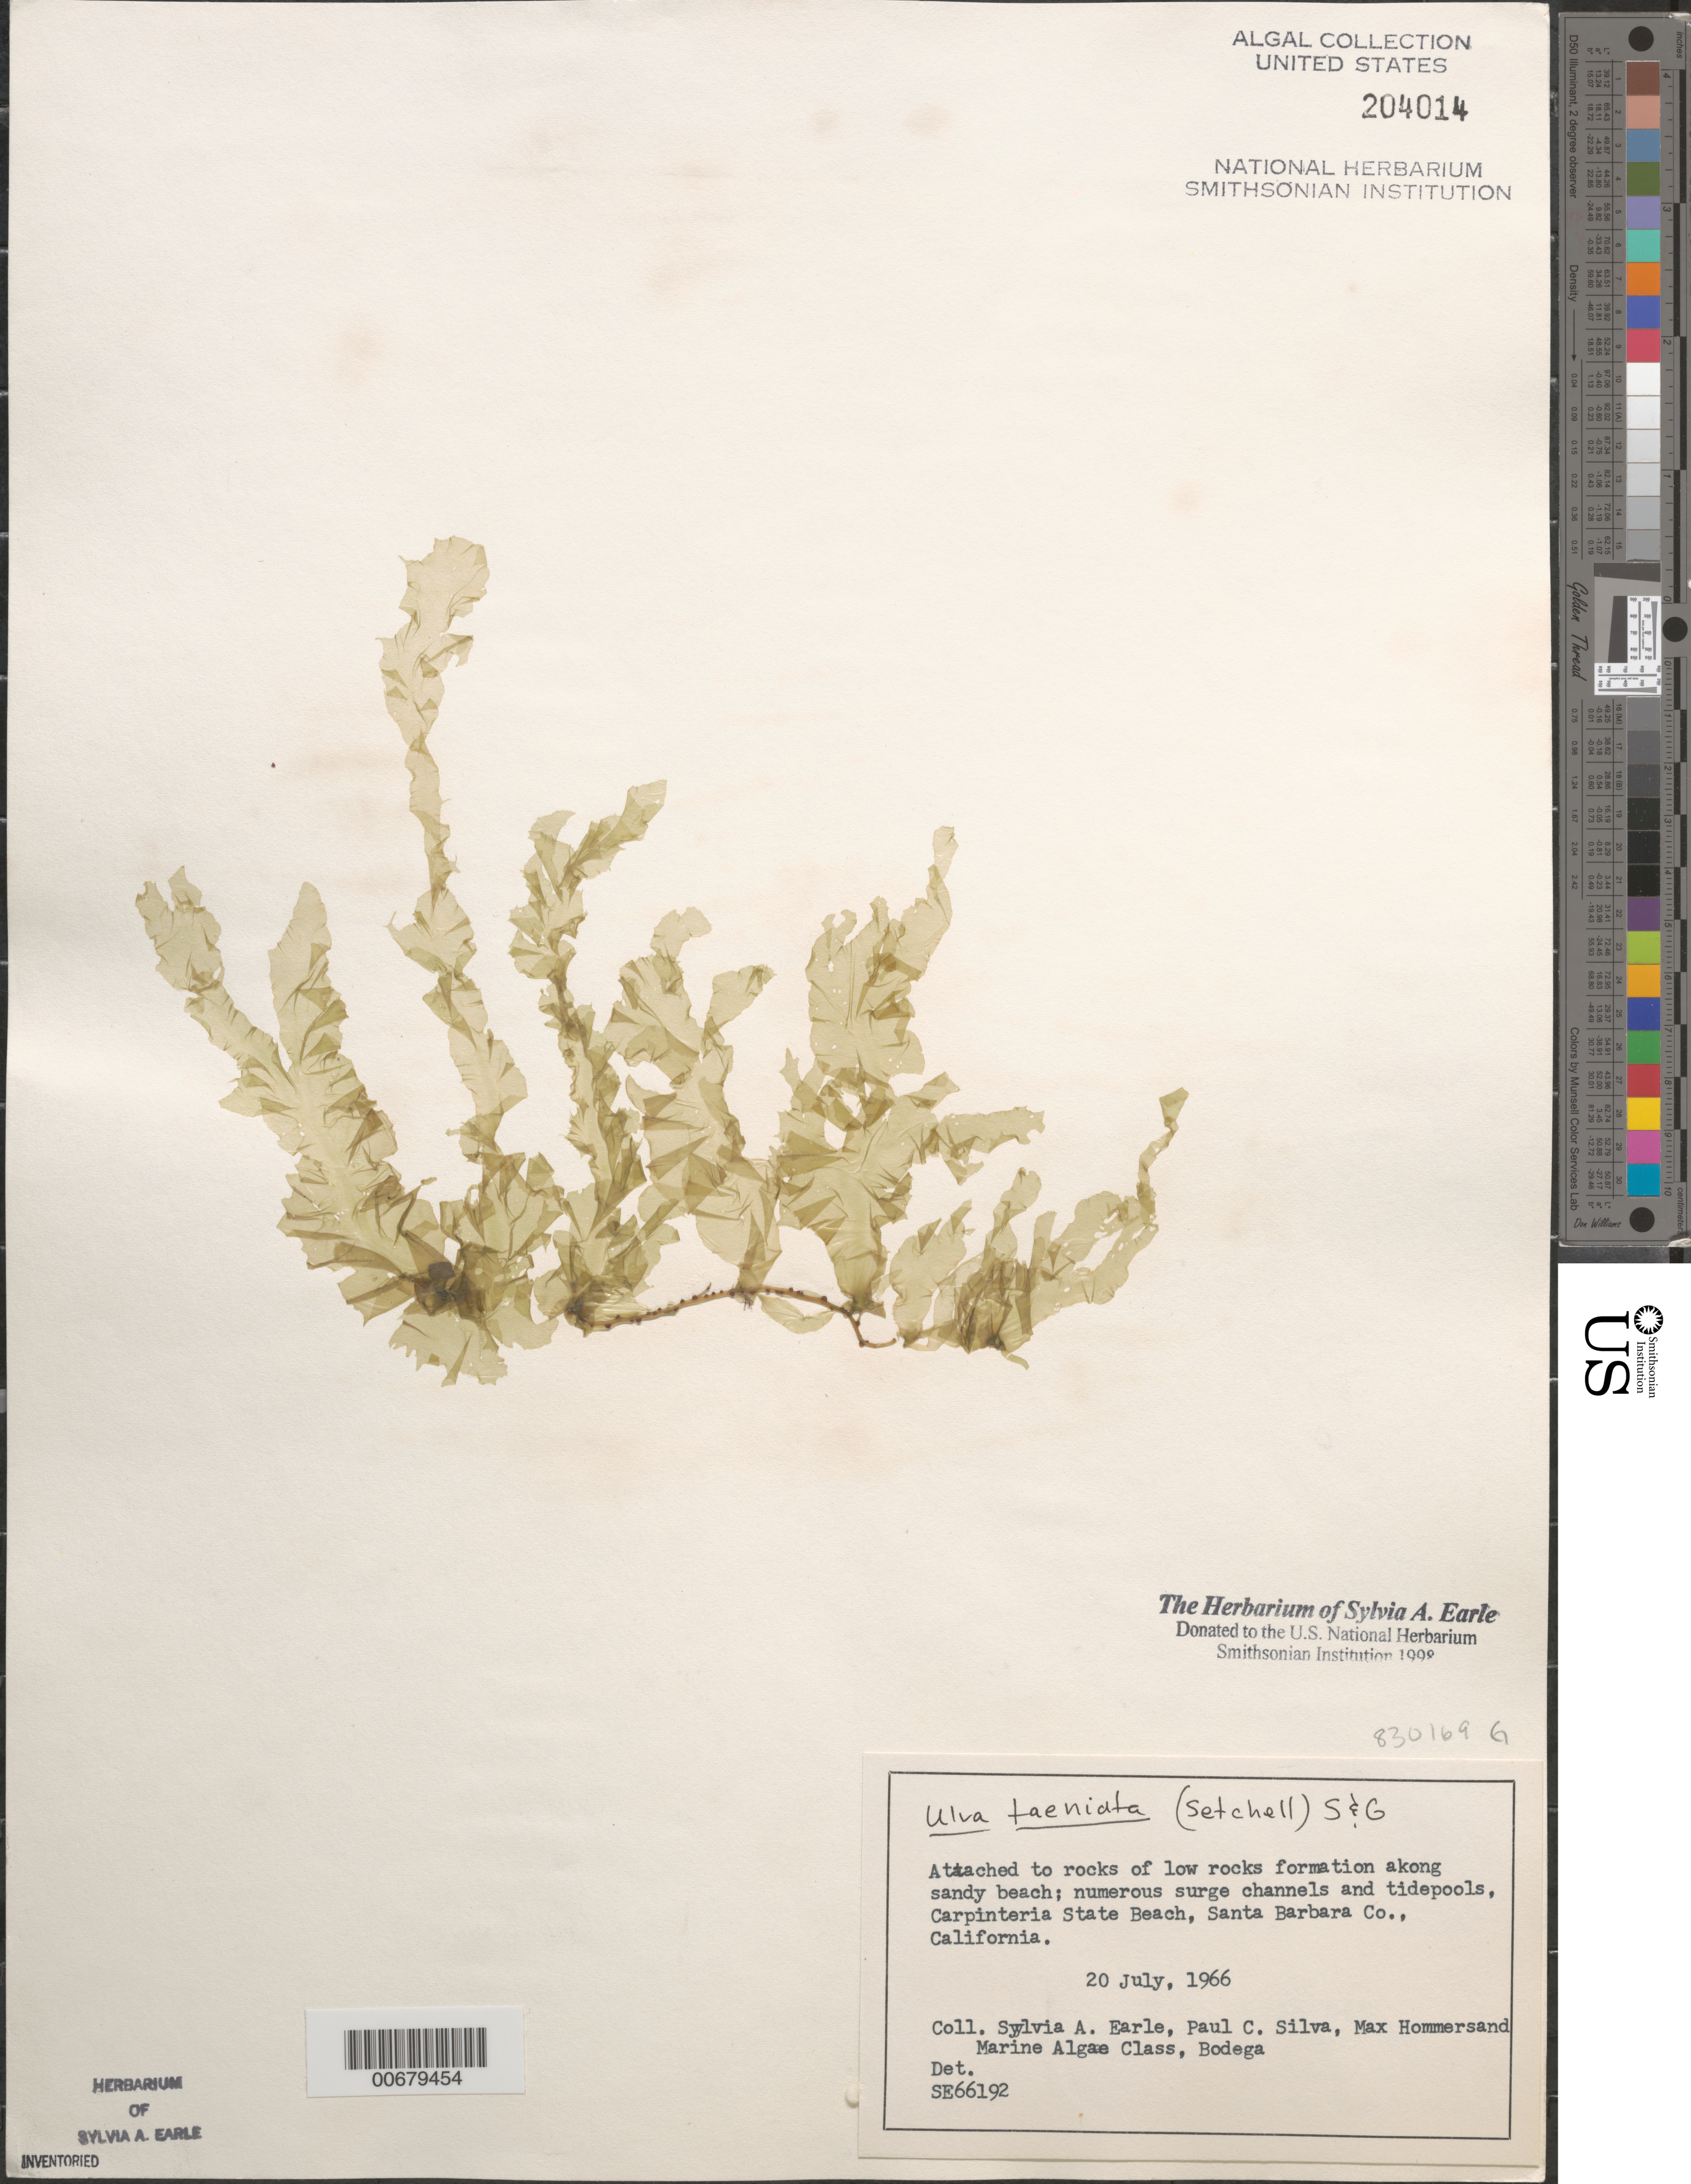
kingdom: Plantae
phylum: Chlorophyta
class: Ulvophyceae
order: Ulvales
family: Ulvaceae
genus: Ulva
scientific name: Ulva taeniata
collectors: S. A. Earle, P. C. Silva, M. H. Hommersand & Bodega Algae Class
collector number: SE 66192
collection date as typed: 20 Jul 1966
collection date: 1966-07-20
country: United States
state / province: California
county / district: Santa Barbara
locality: Carpinteria State Beach, State Park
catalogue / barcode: US 204014